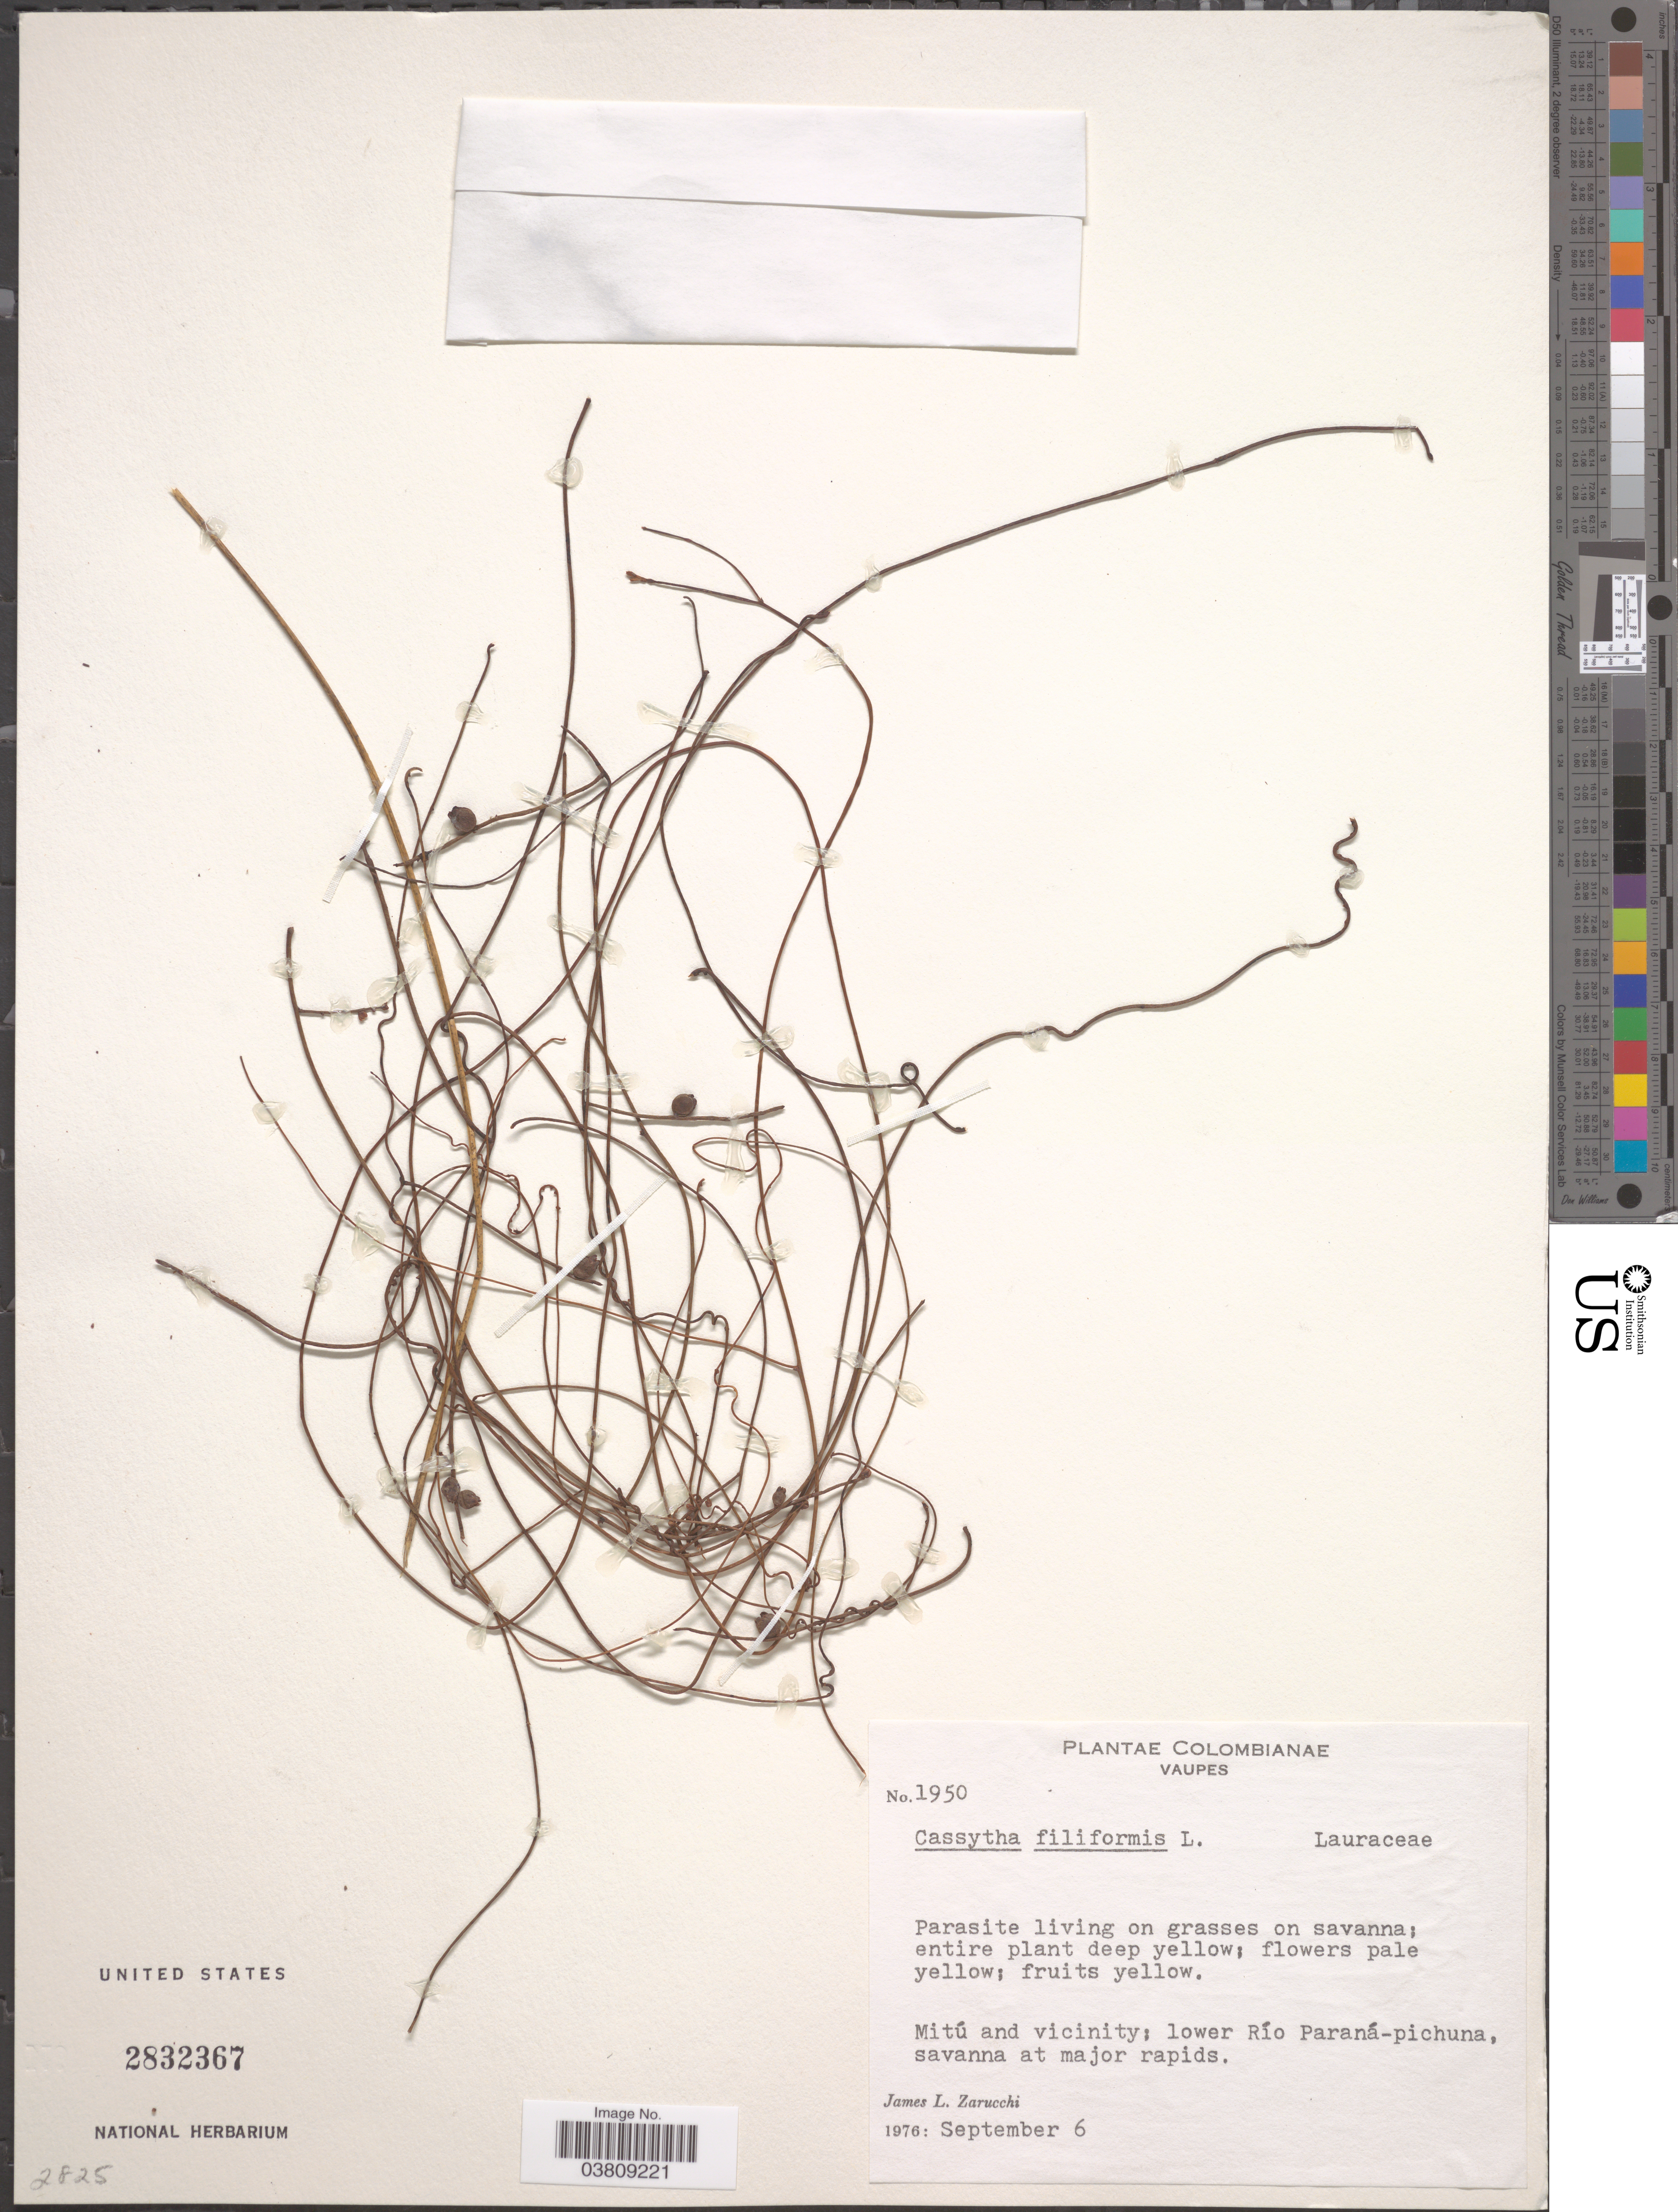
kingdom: Plantae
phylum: Tracheophyta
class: Magnoliopsida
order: Laurales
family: Lauraceae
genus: Cassytha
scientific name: Cassytha filiformis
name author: L.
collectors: J. L. Zarucchi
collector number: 1950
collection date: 1976-09-06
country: Colombia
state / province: Vaupés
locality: Mitú and vicinity; lower Río Paraná-pichuna, savanna at major rapids.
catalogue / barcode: US 2832367